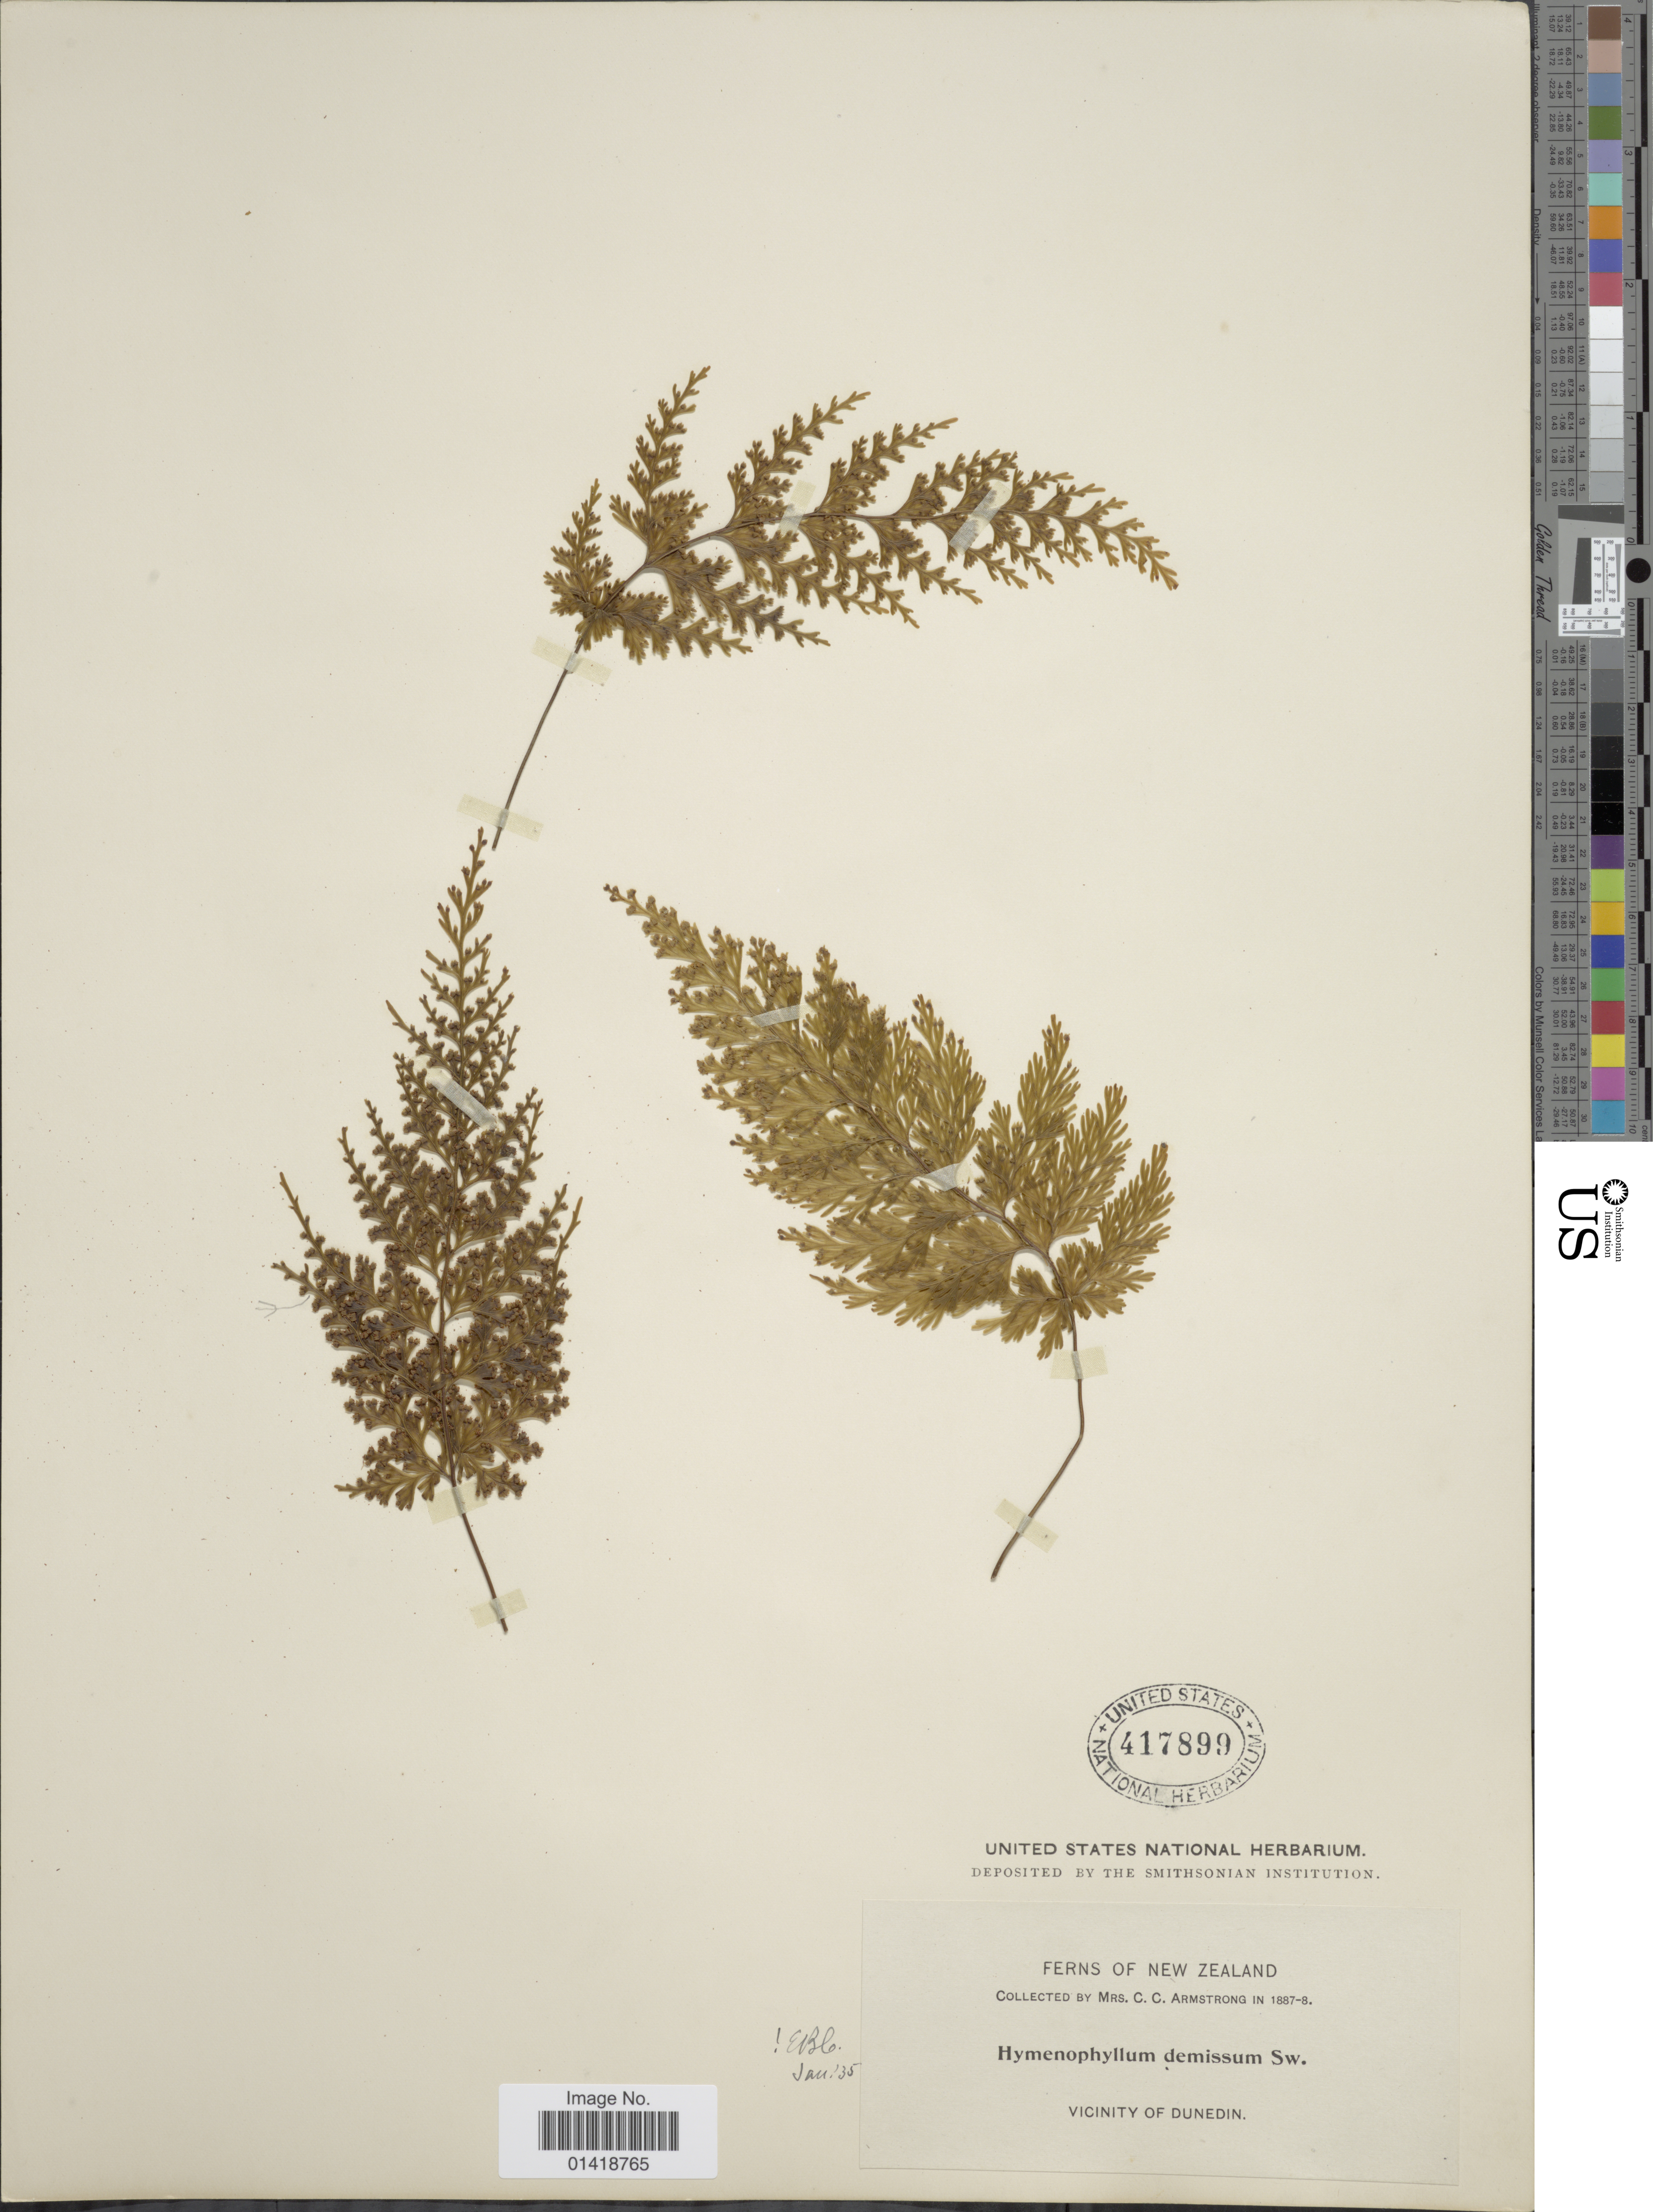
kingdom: Plantae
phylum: Tracheophyta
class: Polypodiopsida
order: Hymenophyllales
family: Hymenophyllaceae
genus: Hymenophyllum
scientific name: Hymenophyllum demissum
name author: Sw.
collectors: C. Armstrong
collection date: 1887/1888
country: New Zealand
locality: Vicinity of Dunedin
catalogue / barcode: US 417899